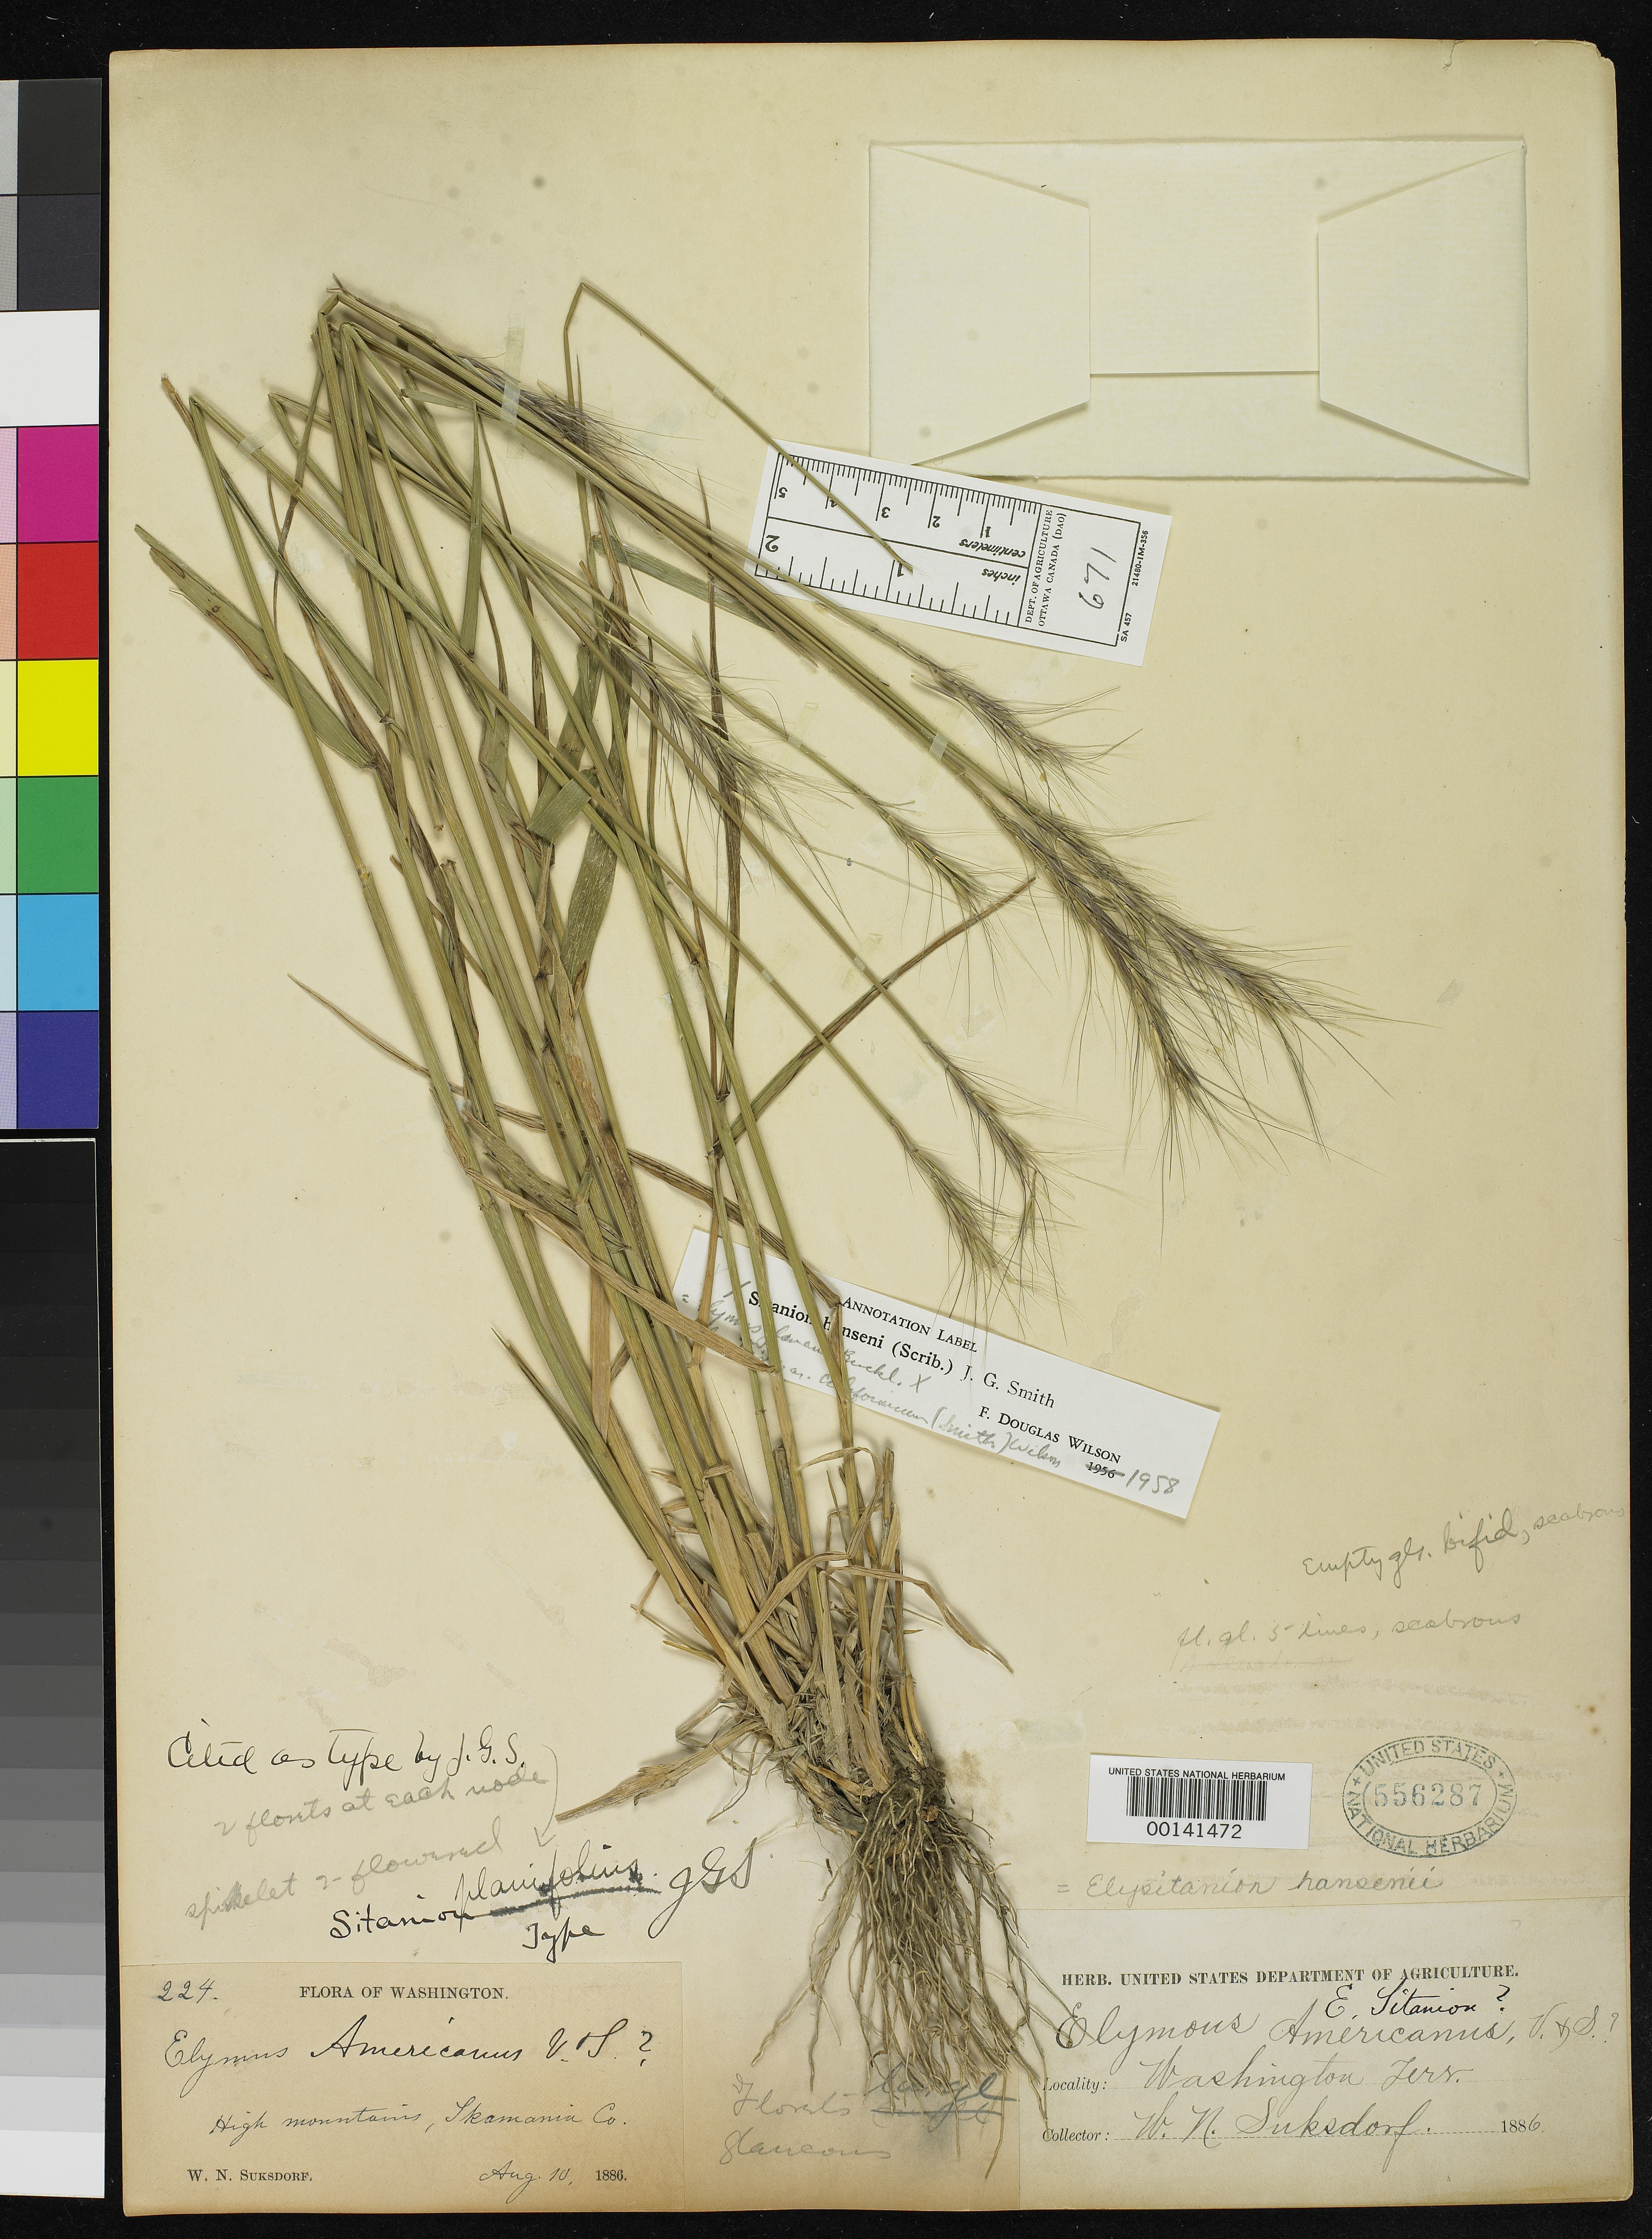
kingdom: Plantae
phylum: Tracheophyta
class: Liliopsida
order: Poales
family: Poaceae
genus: Sitanion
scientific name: Sitanion planifolium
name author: J.G. Sm.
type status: Isotype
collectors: W. N. Suksdorf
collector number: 224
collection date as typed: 10 Aug 1896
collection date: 1896-08-10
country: United States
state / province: Washington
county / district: Skamania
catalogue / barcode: US 556287